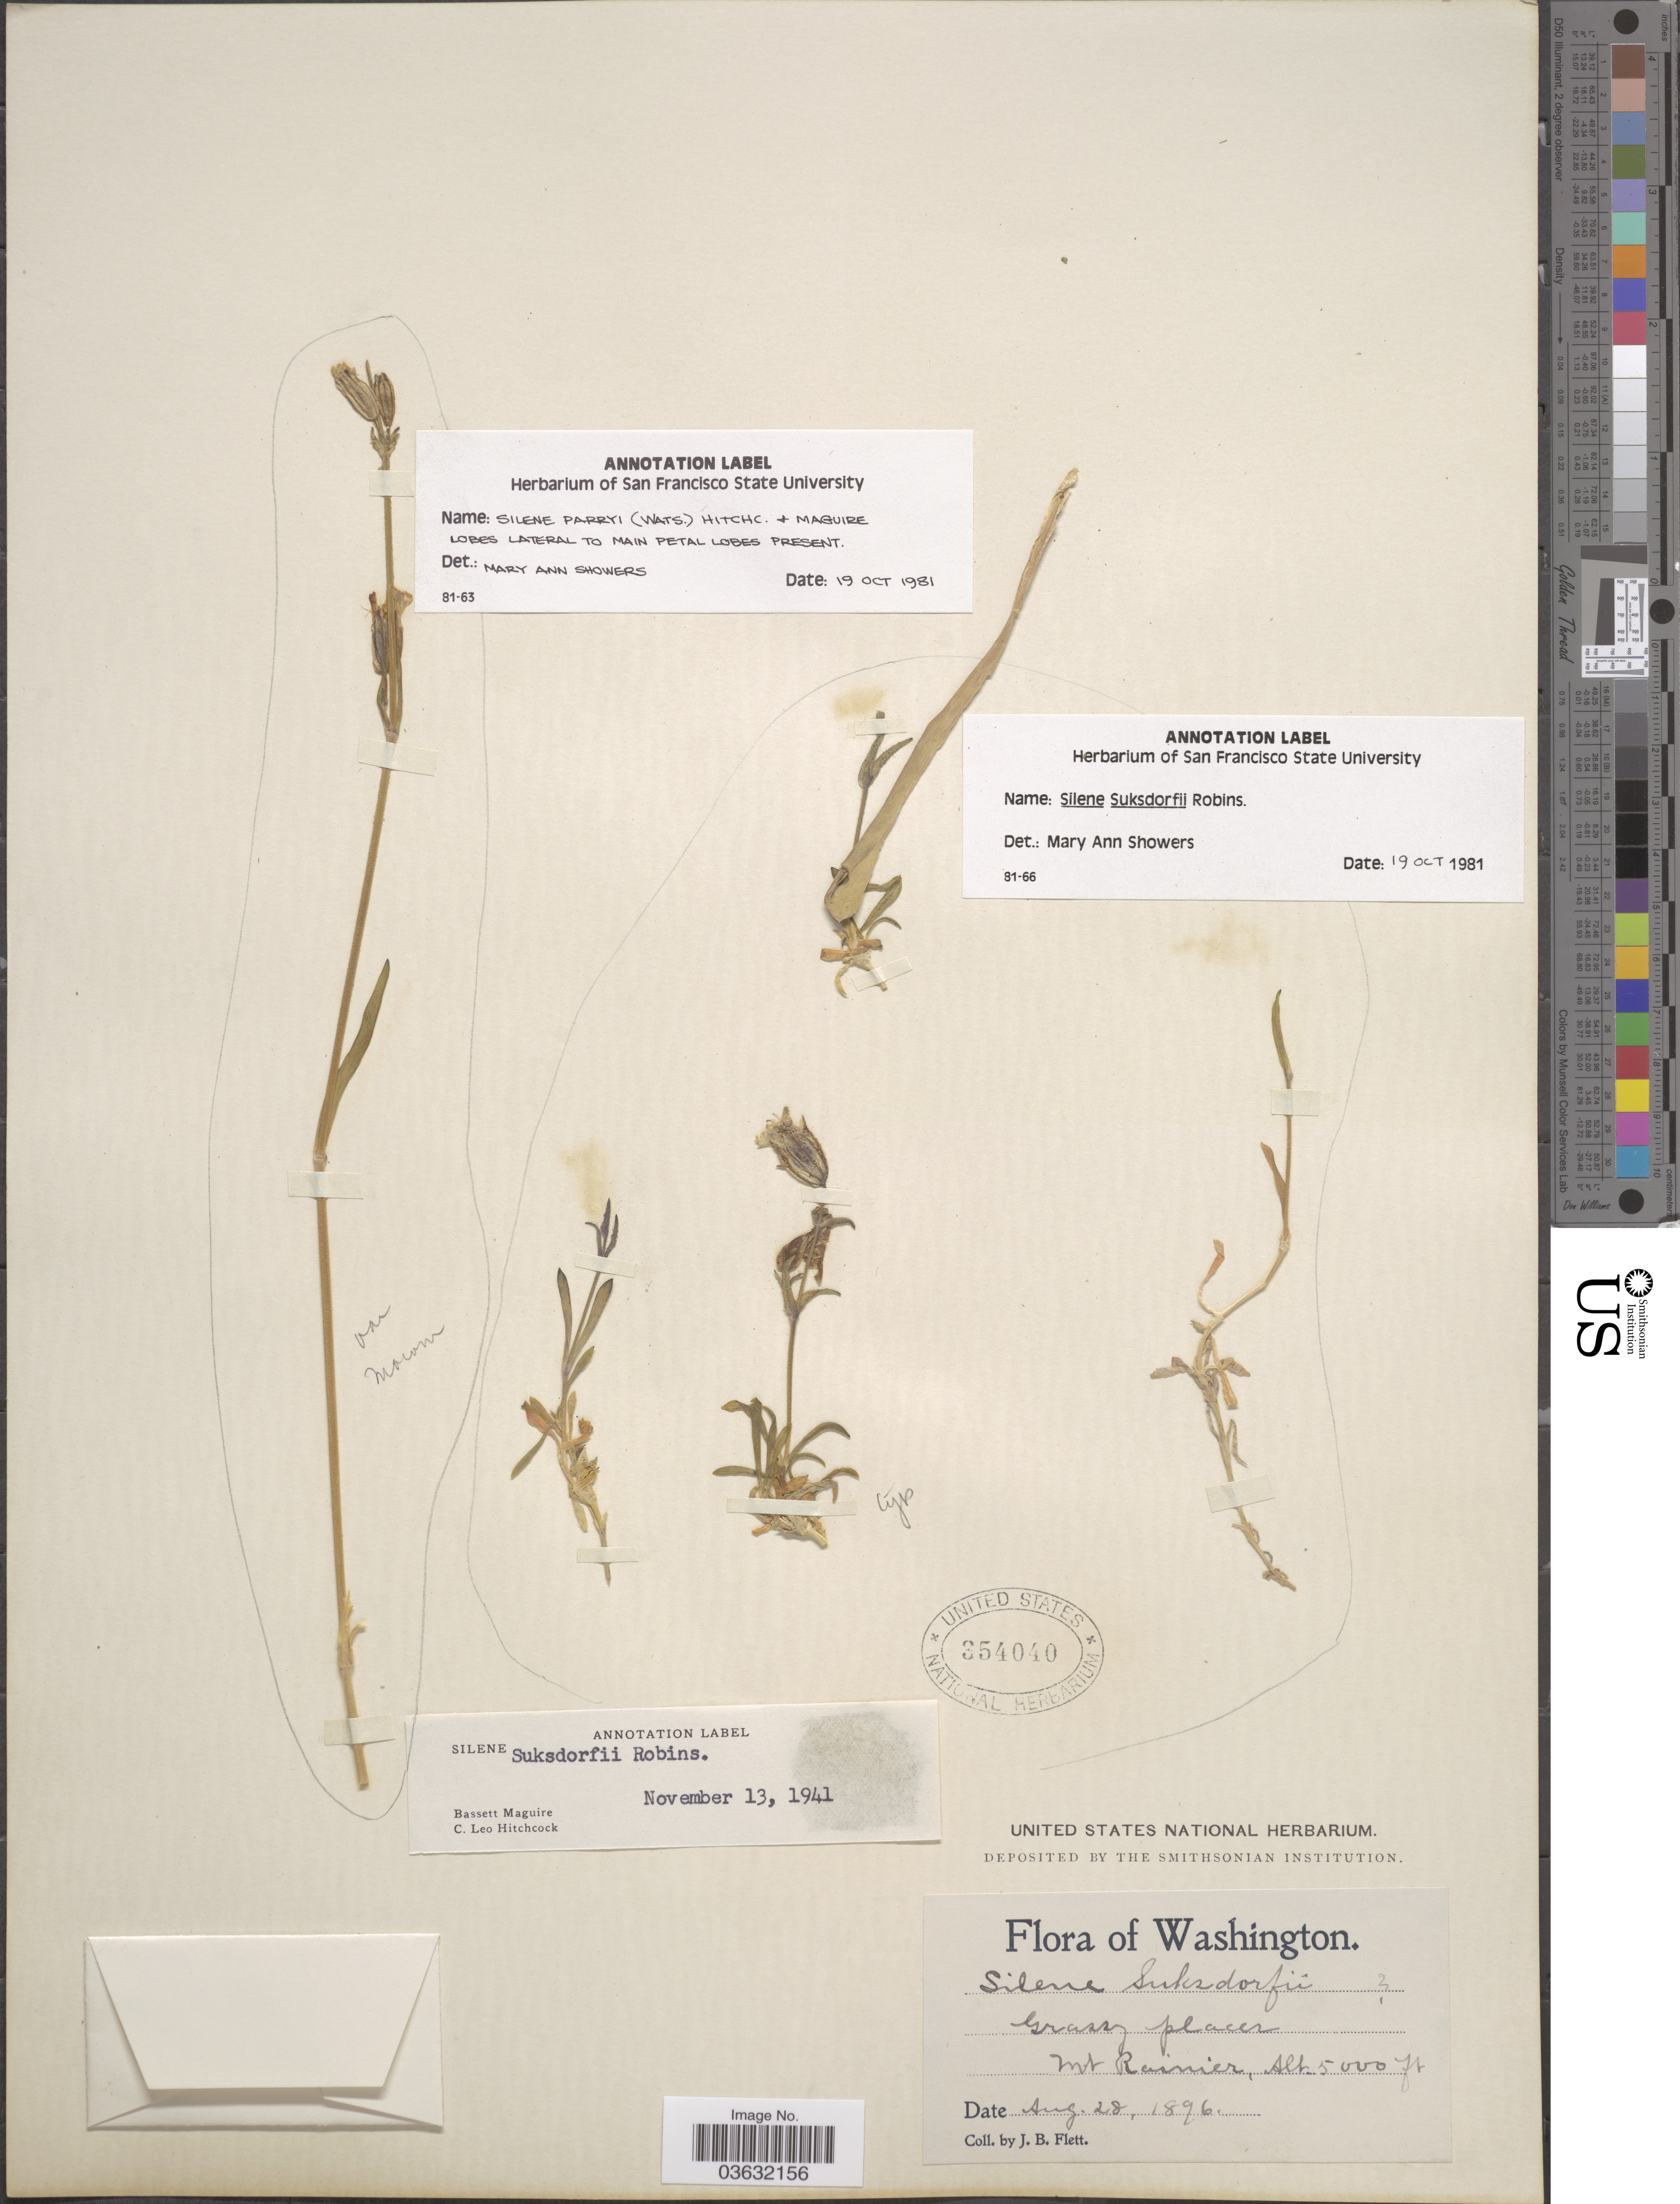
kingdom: Plantae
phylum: Tracheophyta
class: Magnoliopsida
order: Caryophyllales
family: Caryophyllaceae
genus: Silene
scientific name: Silene suksdorfii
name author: B.L. Rob.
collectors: J. Flett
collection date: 1896-08-28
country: United States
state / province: Washington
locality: Mt. Rainier.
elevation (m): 1524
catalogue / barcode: US 354040